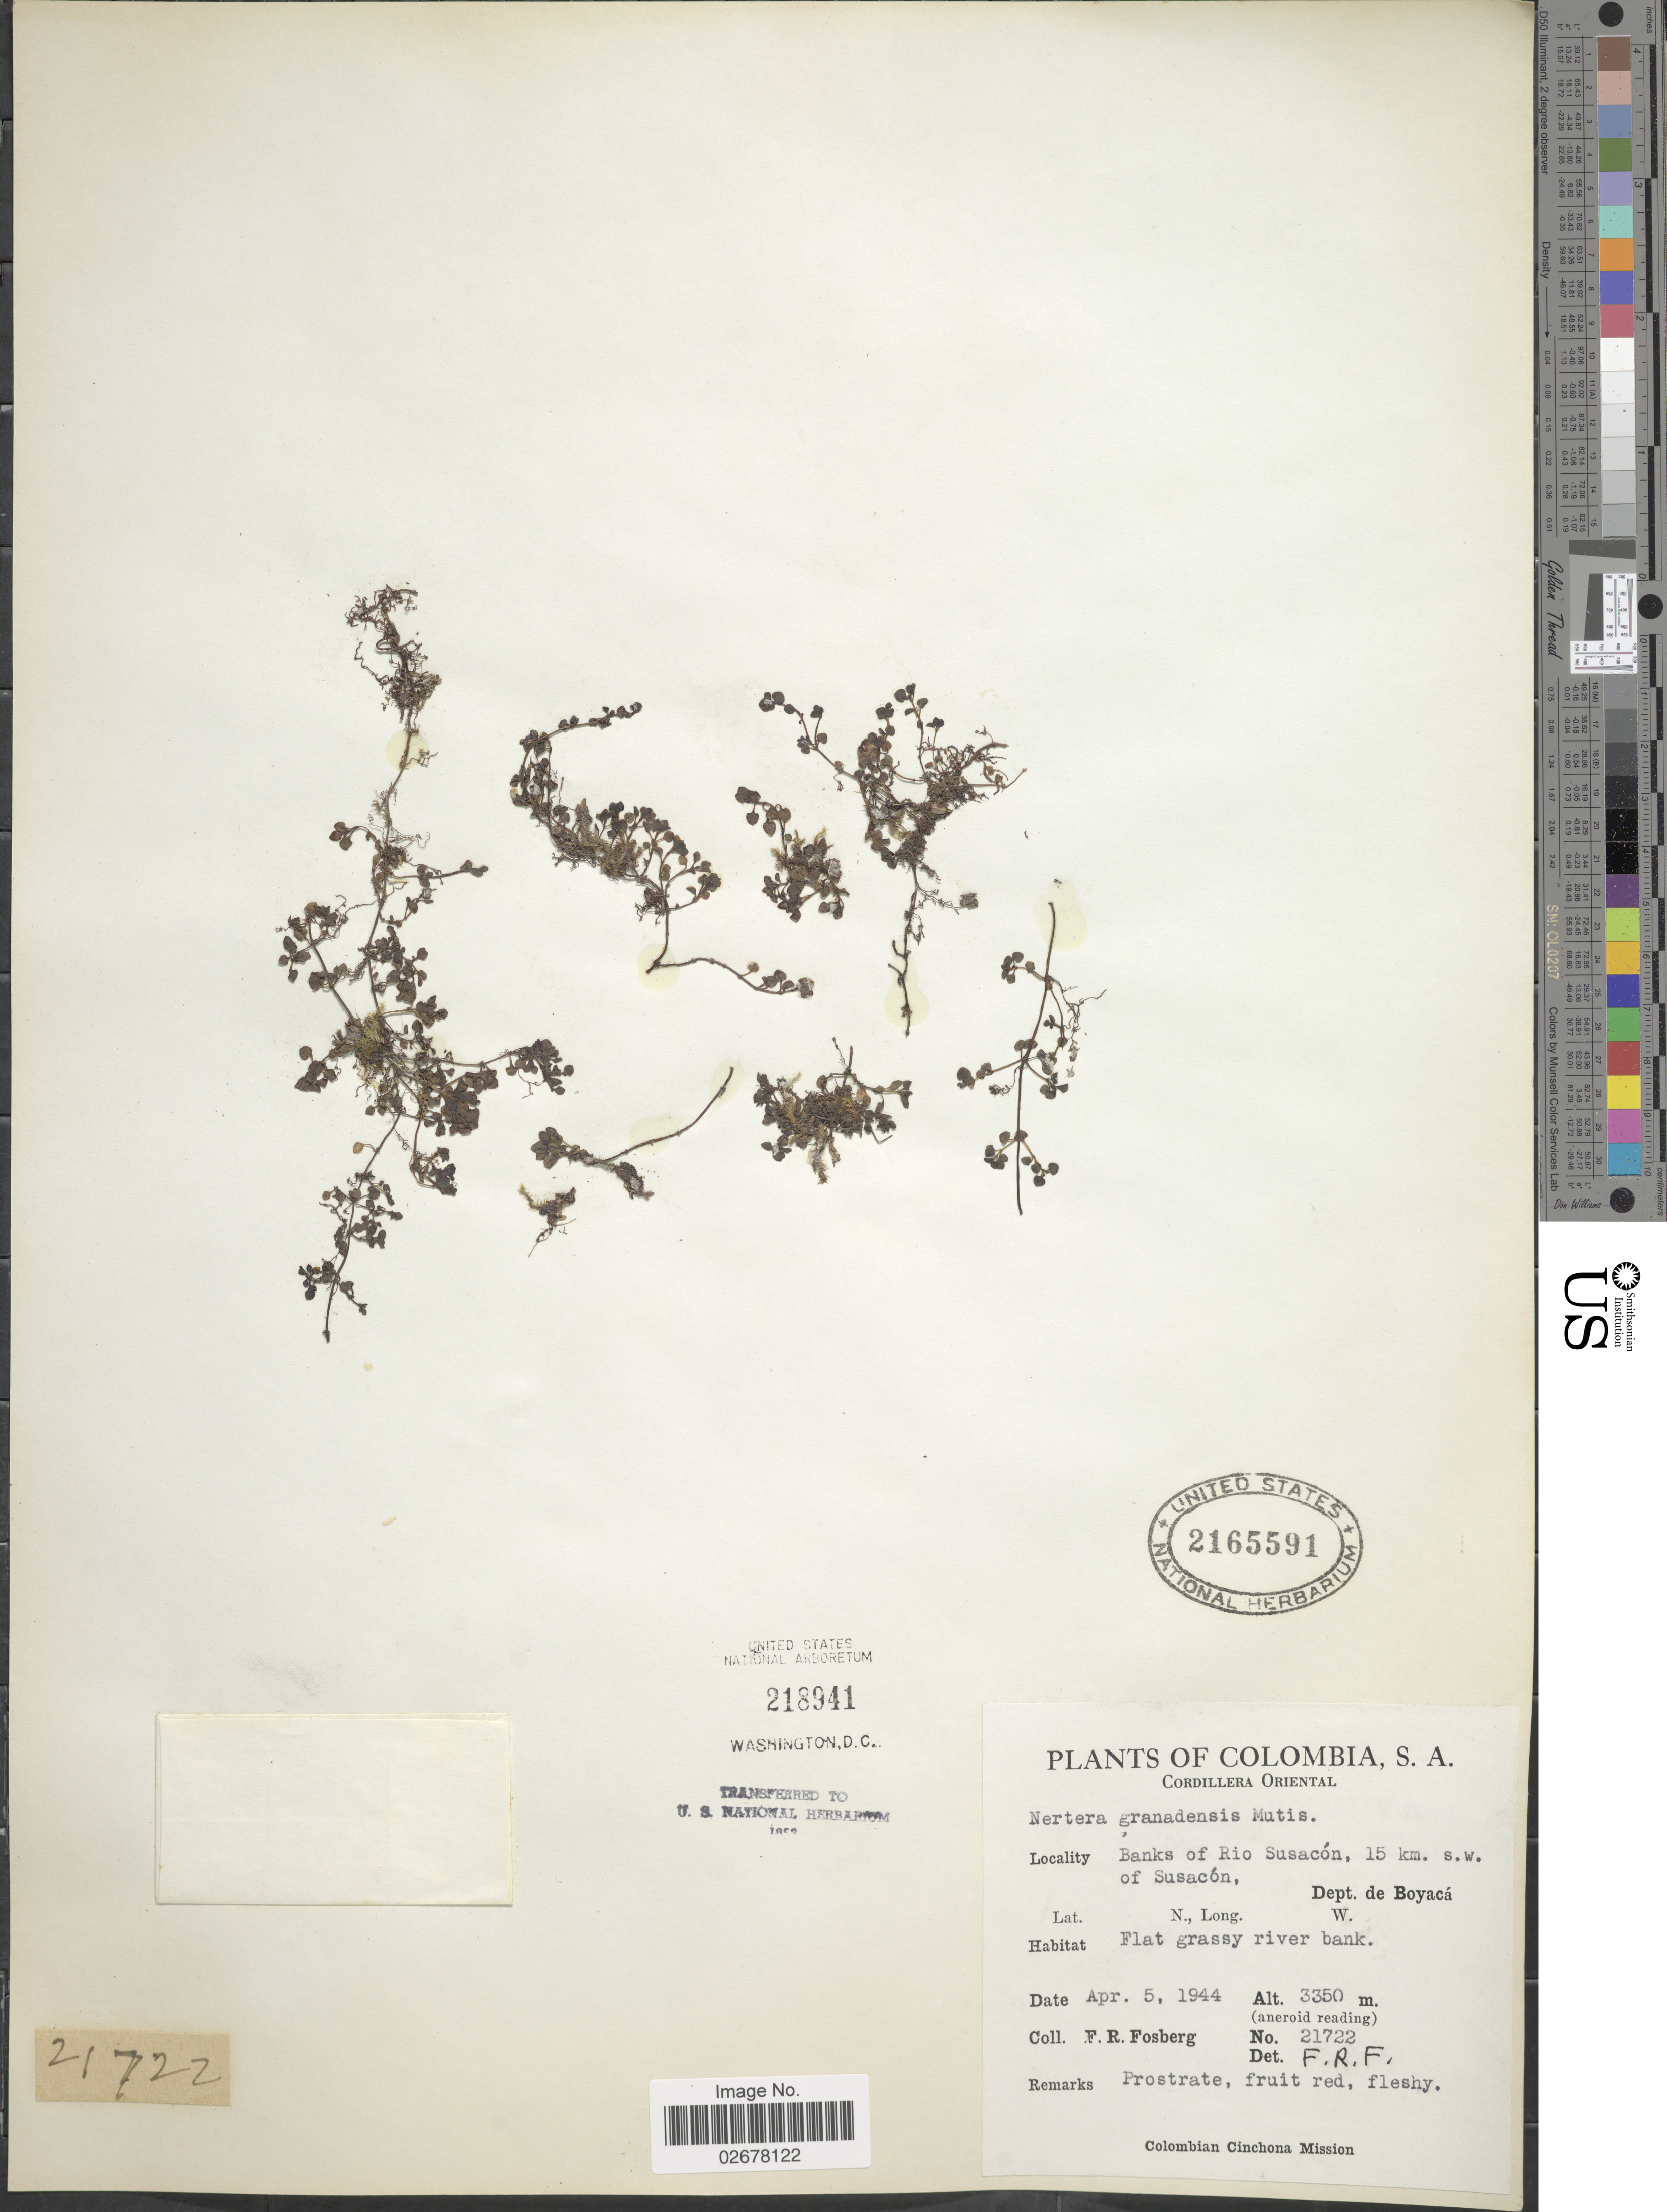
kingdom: Plantae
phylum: Tracheophyta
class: Magnoliopsida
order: Gentianales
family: Rubiaceae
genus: Nertera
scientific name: Nertera depressa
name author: Banks & Sol. ex Gaertn.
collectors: F. R. Fosberg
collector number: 21722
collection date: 1944-04-05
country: Colombia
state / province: Boyacá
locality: Cordillera Oriental, Banks of Rio Susacón, 15 km s.w. of Susacón, Dept de Boyacá, Flat grassy river bank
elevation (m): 3350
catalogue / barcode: US 2165591